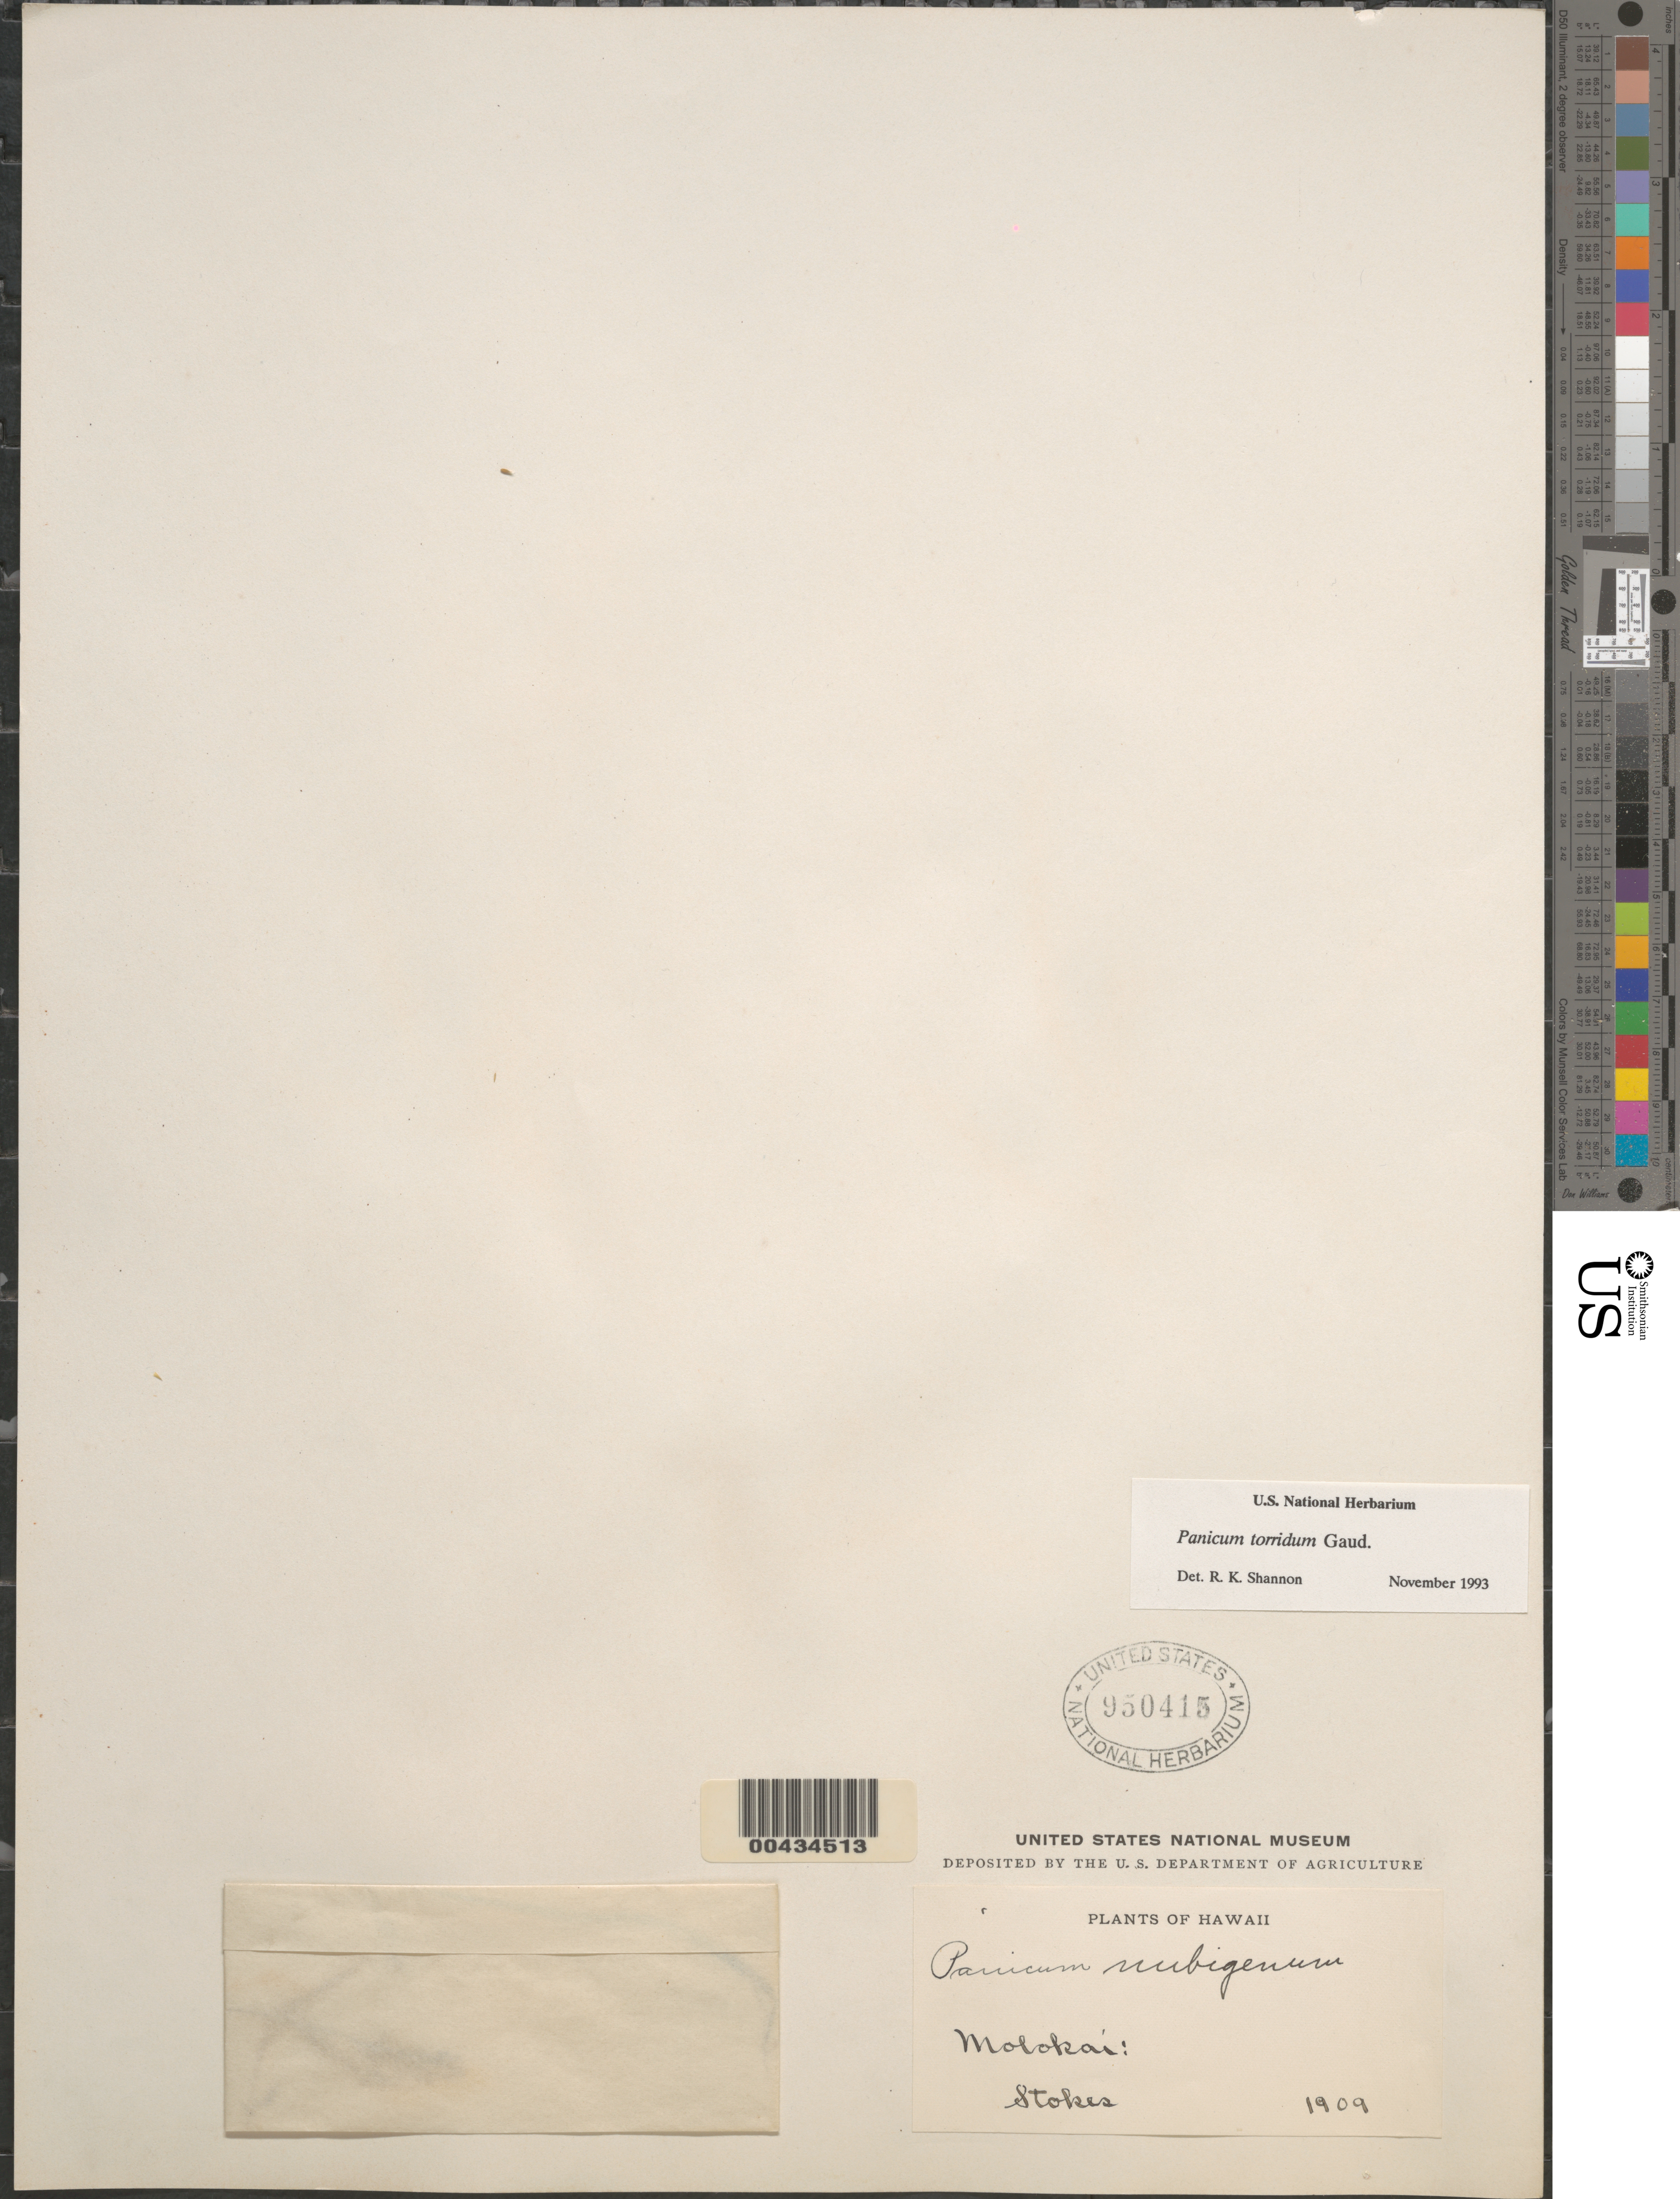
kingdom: Plantae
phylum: Tracheophyta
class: Liliopsida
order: Poales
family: Poaceae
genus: Panicum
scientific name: Panicum torridum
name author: Gaudich.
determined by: Shannon, R. K., (UNITED STATES)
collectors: J. F. G. Stokes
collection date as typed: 1909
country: United States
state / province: Hawaii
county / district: Maui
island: Moloka'i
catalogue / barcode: US 950415